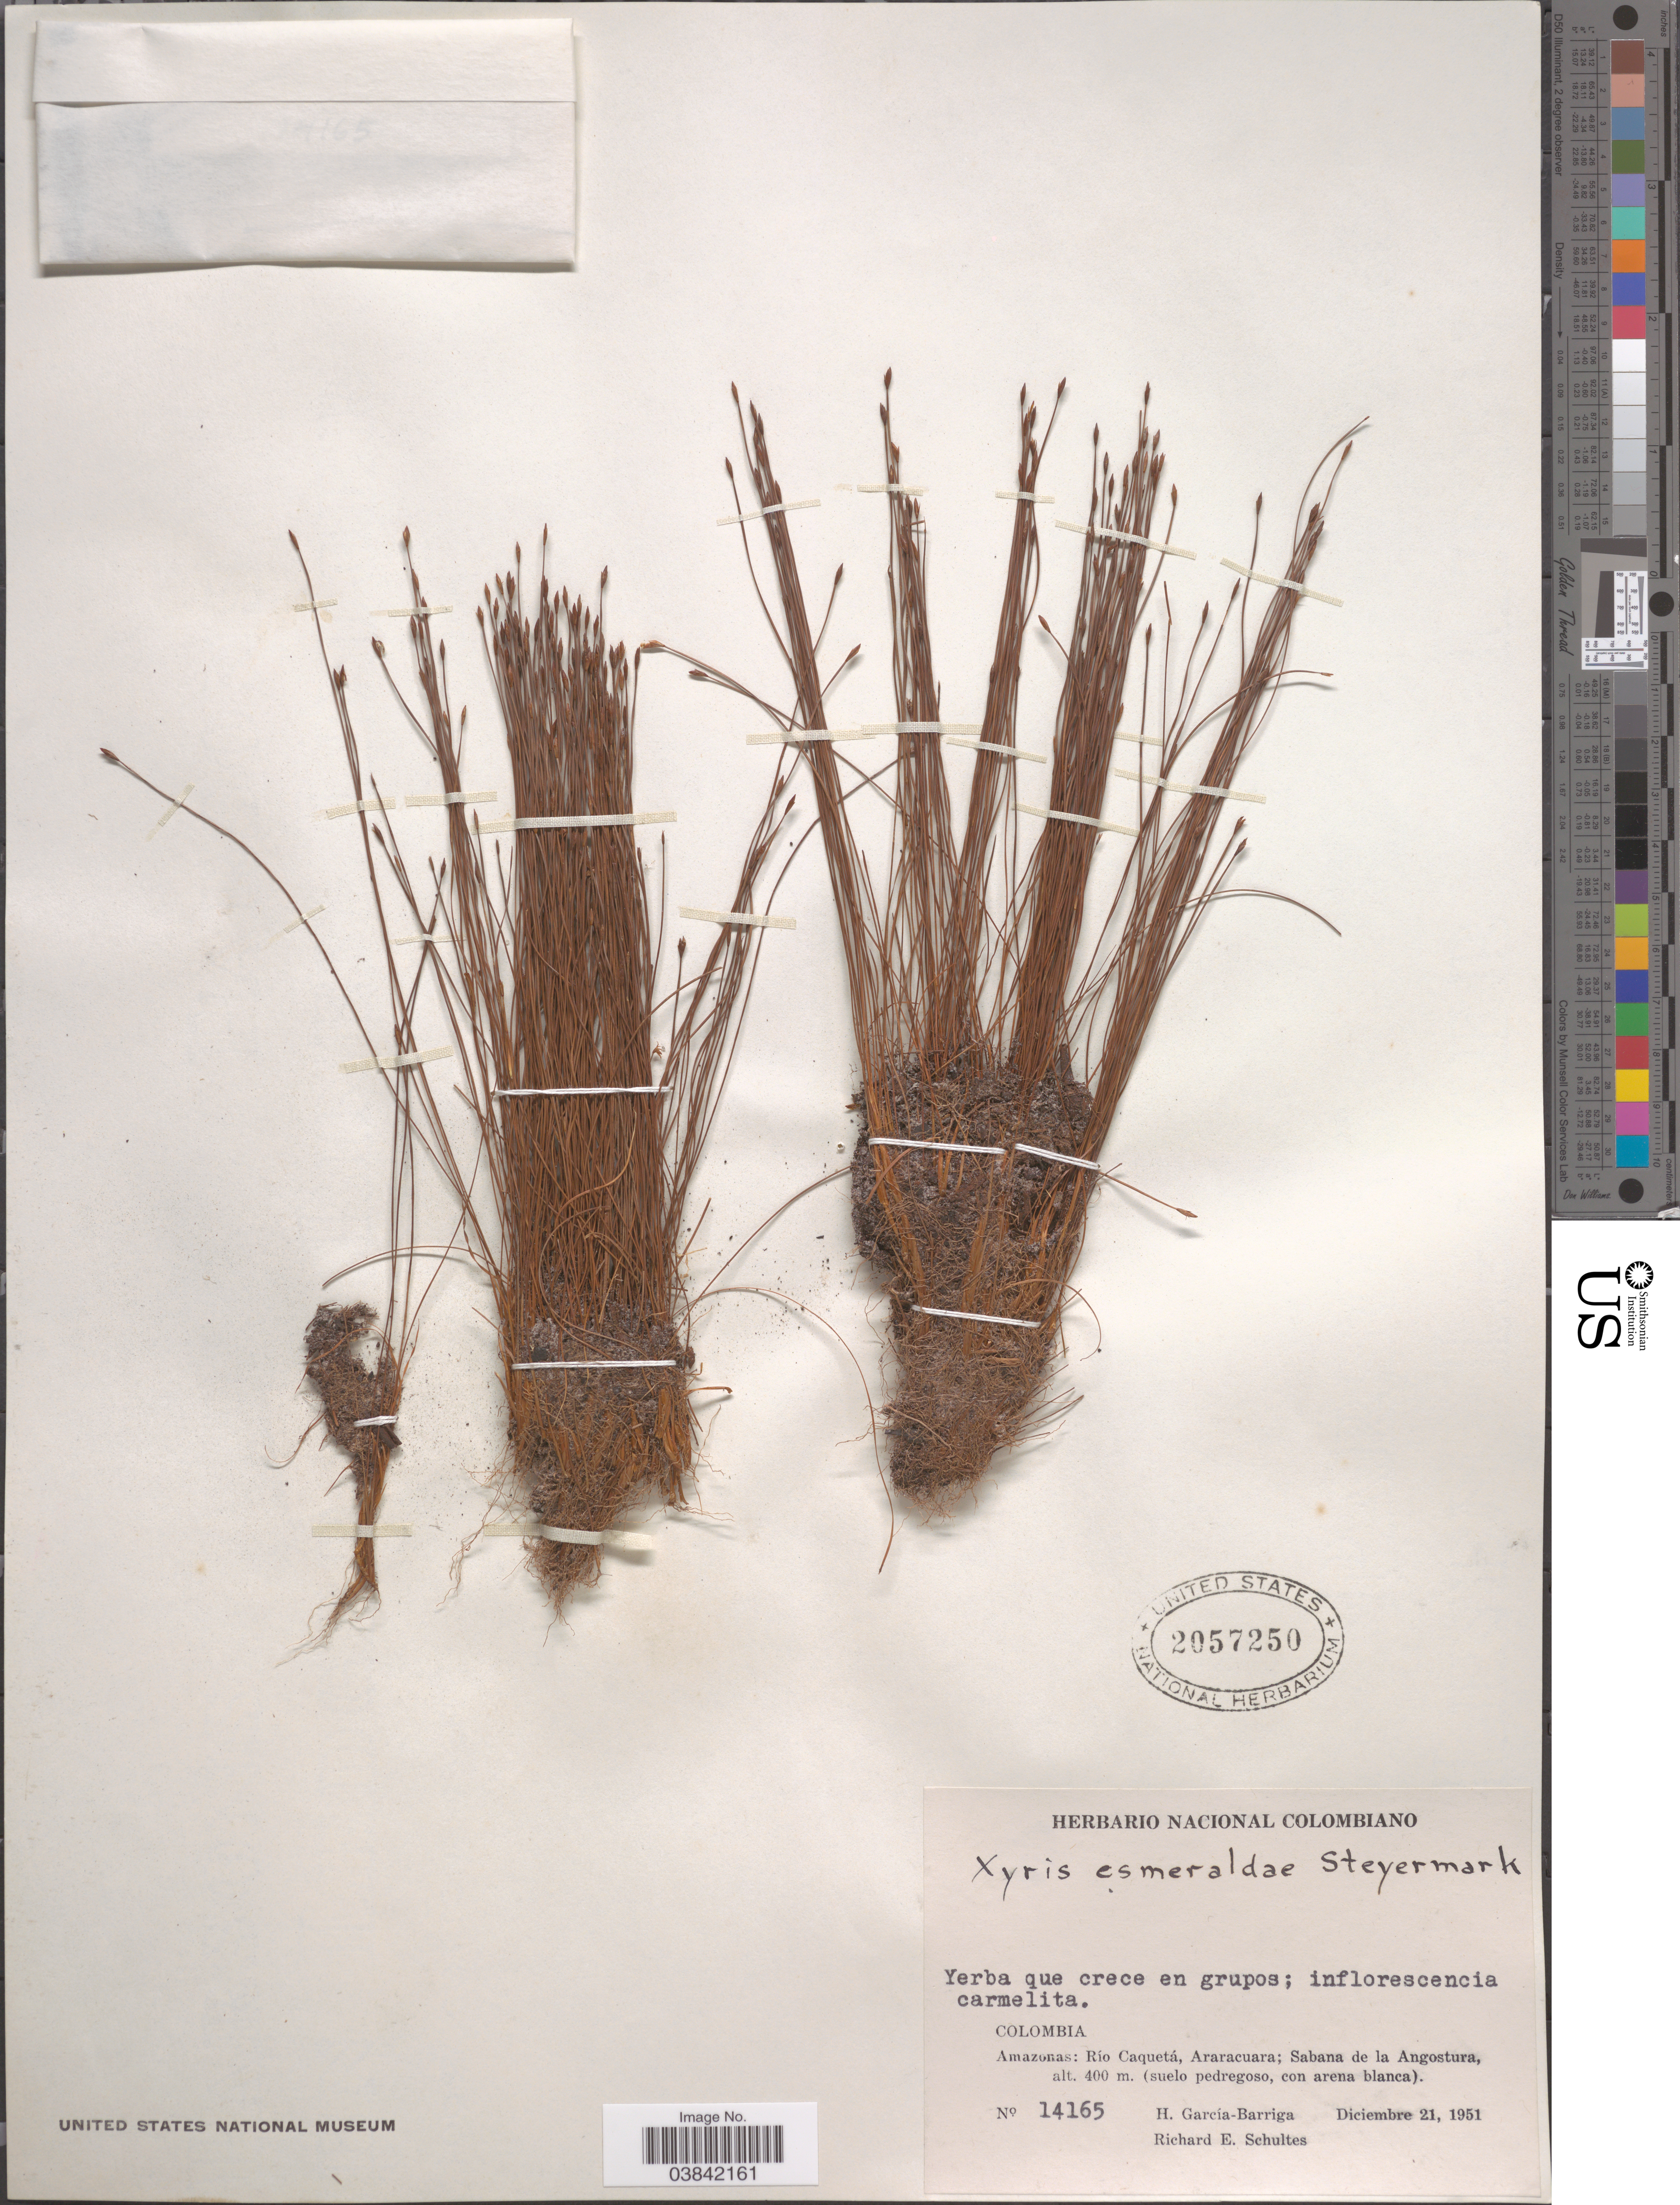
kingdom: Plantae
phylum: Tracheophyta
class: Liliopsida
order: Poales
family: Xyridaceae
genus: Xyris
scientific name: Xyris esmeraldae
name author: Steyerm.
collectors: H. García Barriga & R. E. Schultes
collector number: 14165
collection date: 1951-12-21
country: Colombia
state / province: Amazônas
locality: Río Caquetá, Araracuara; Sabanas de la Angostura.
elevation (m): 400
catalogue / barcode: US 2057250